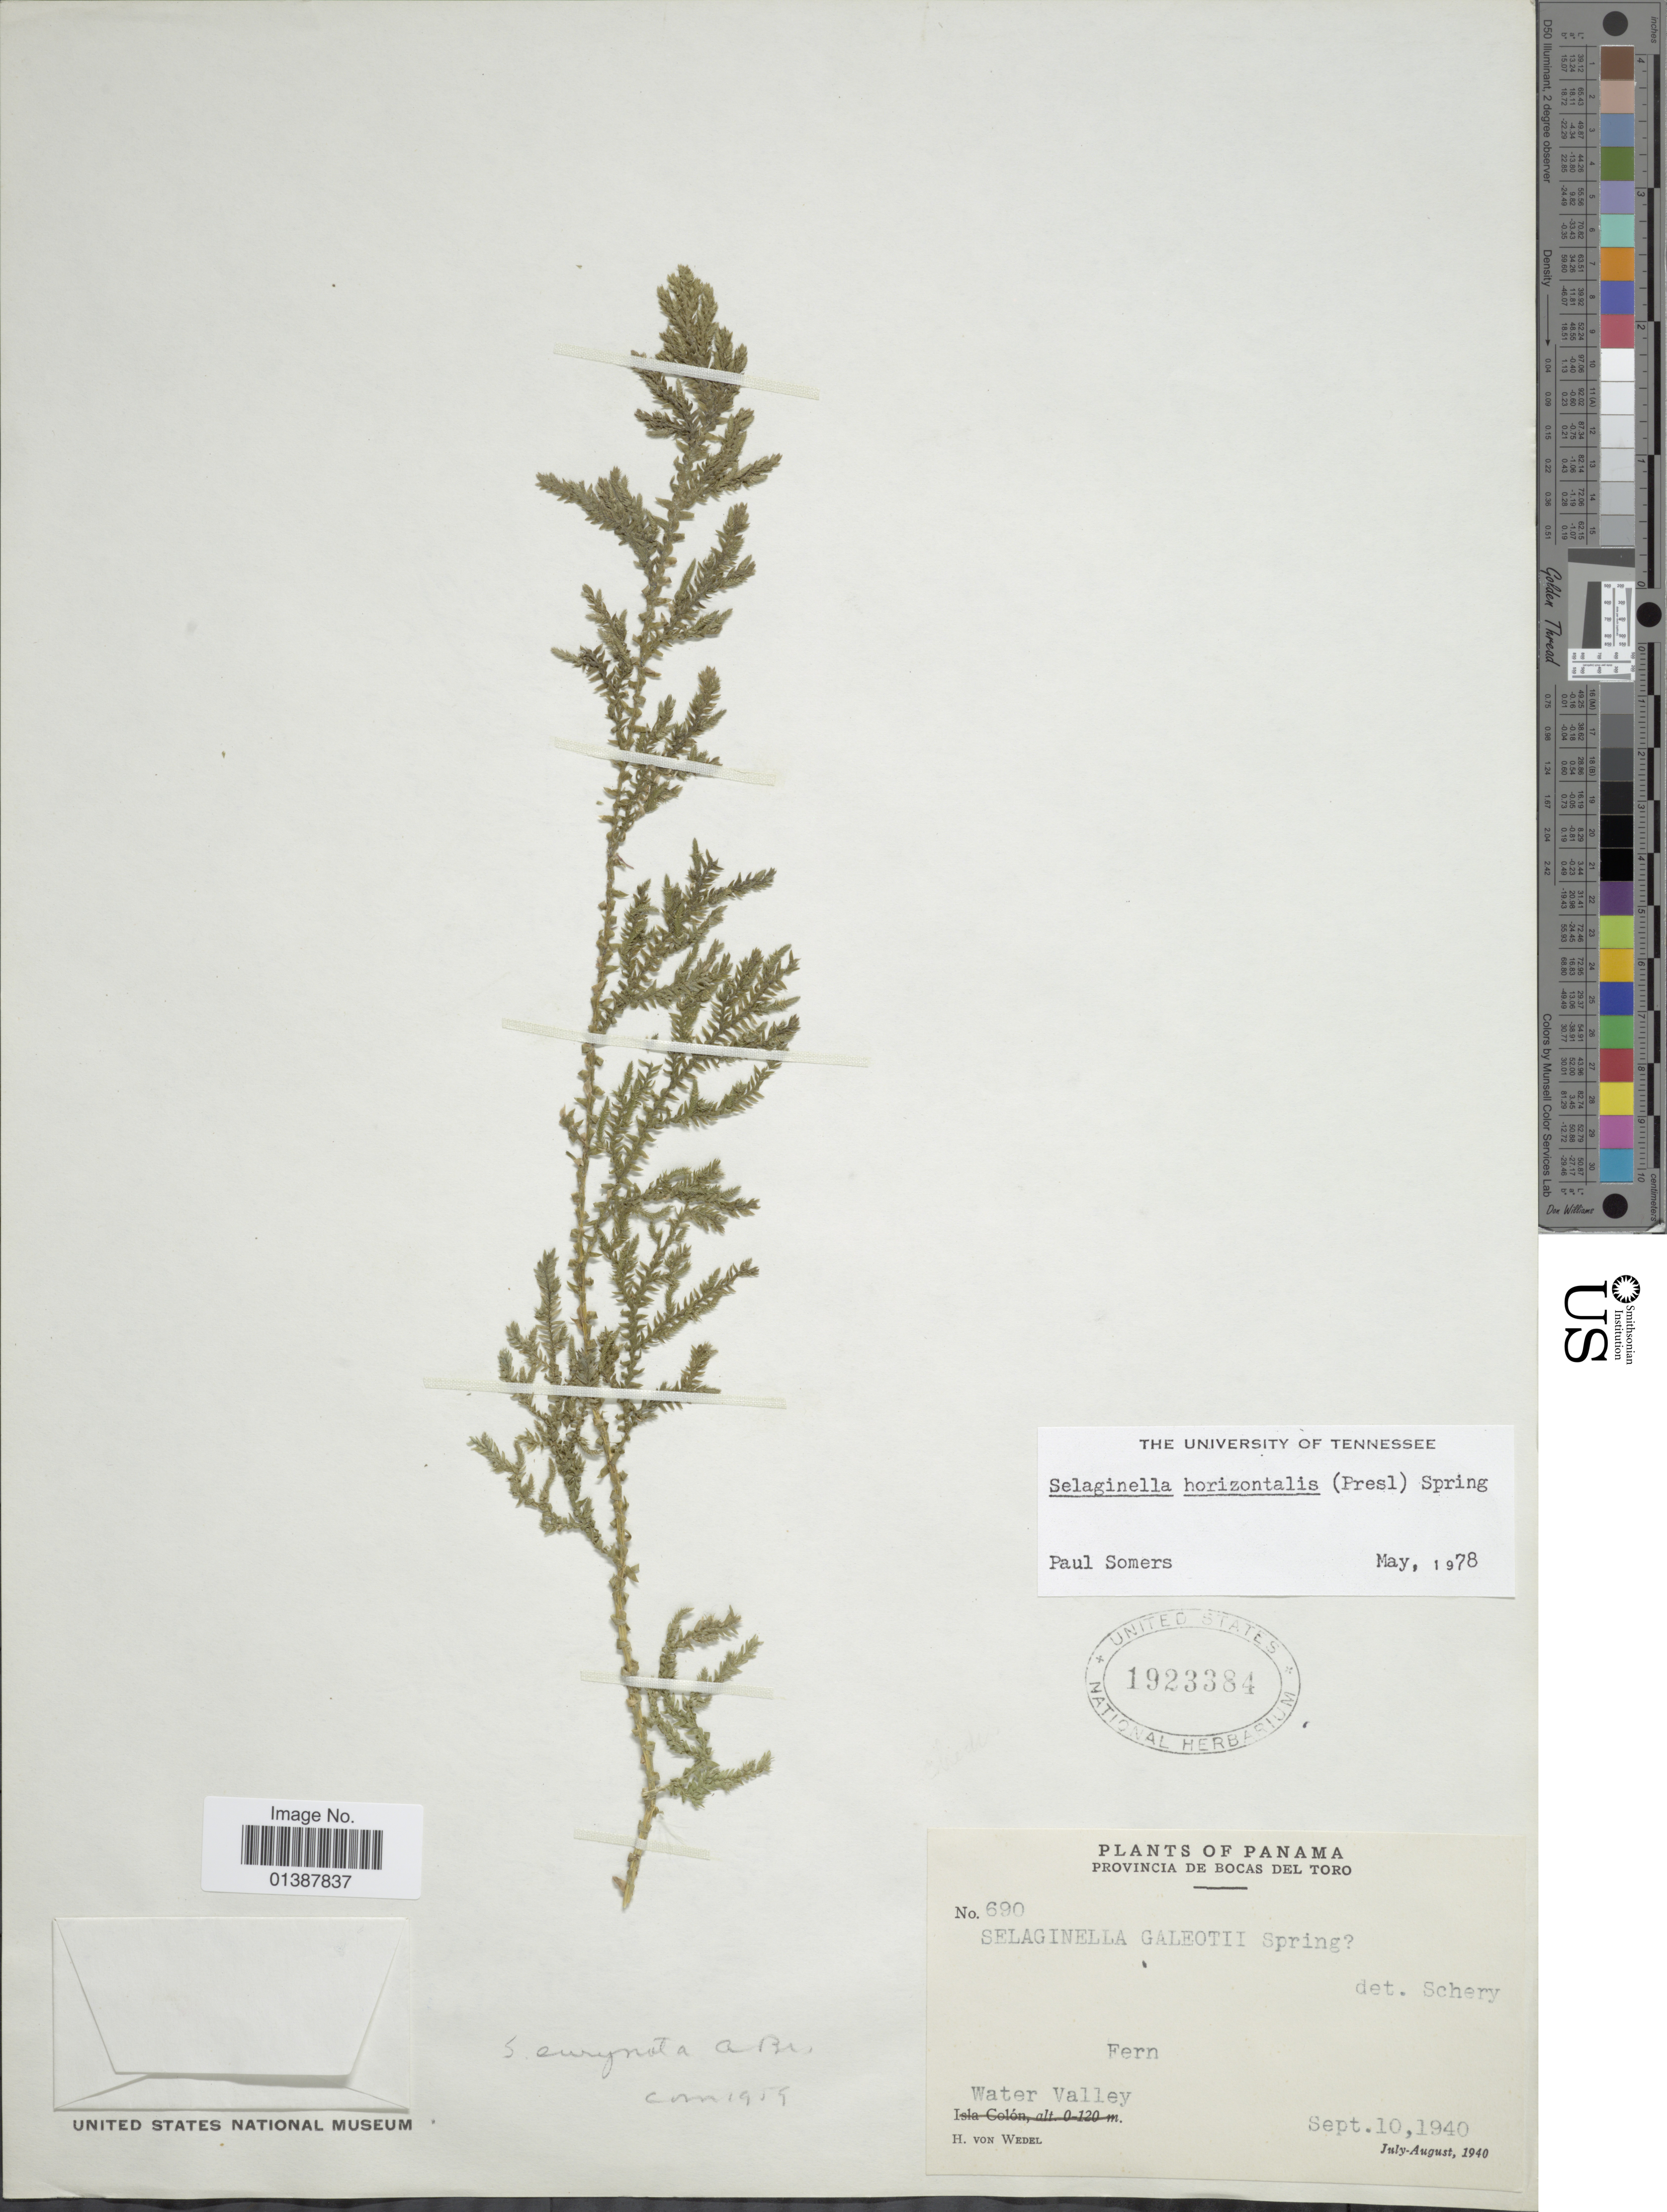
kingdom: Plantae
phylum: Tracheophyta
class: Lycopodiopsida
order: Selaginellales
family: Selaginellaceae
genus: Selaginella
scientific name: Selaginella horizontalis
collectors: H. von Wedel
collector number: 690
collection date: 1940-09-10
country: Panama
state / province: Bocas del Toro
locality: Water Valley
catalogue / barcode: US 1923384